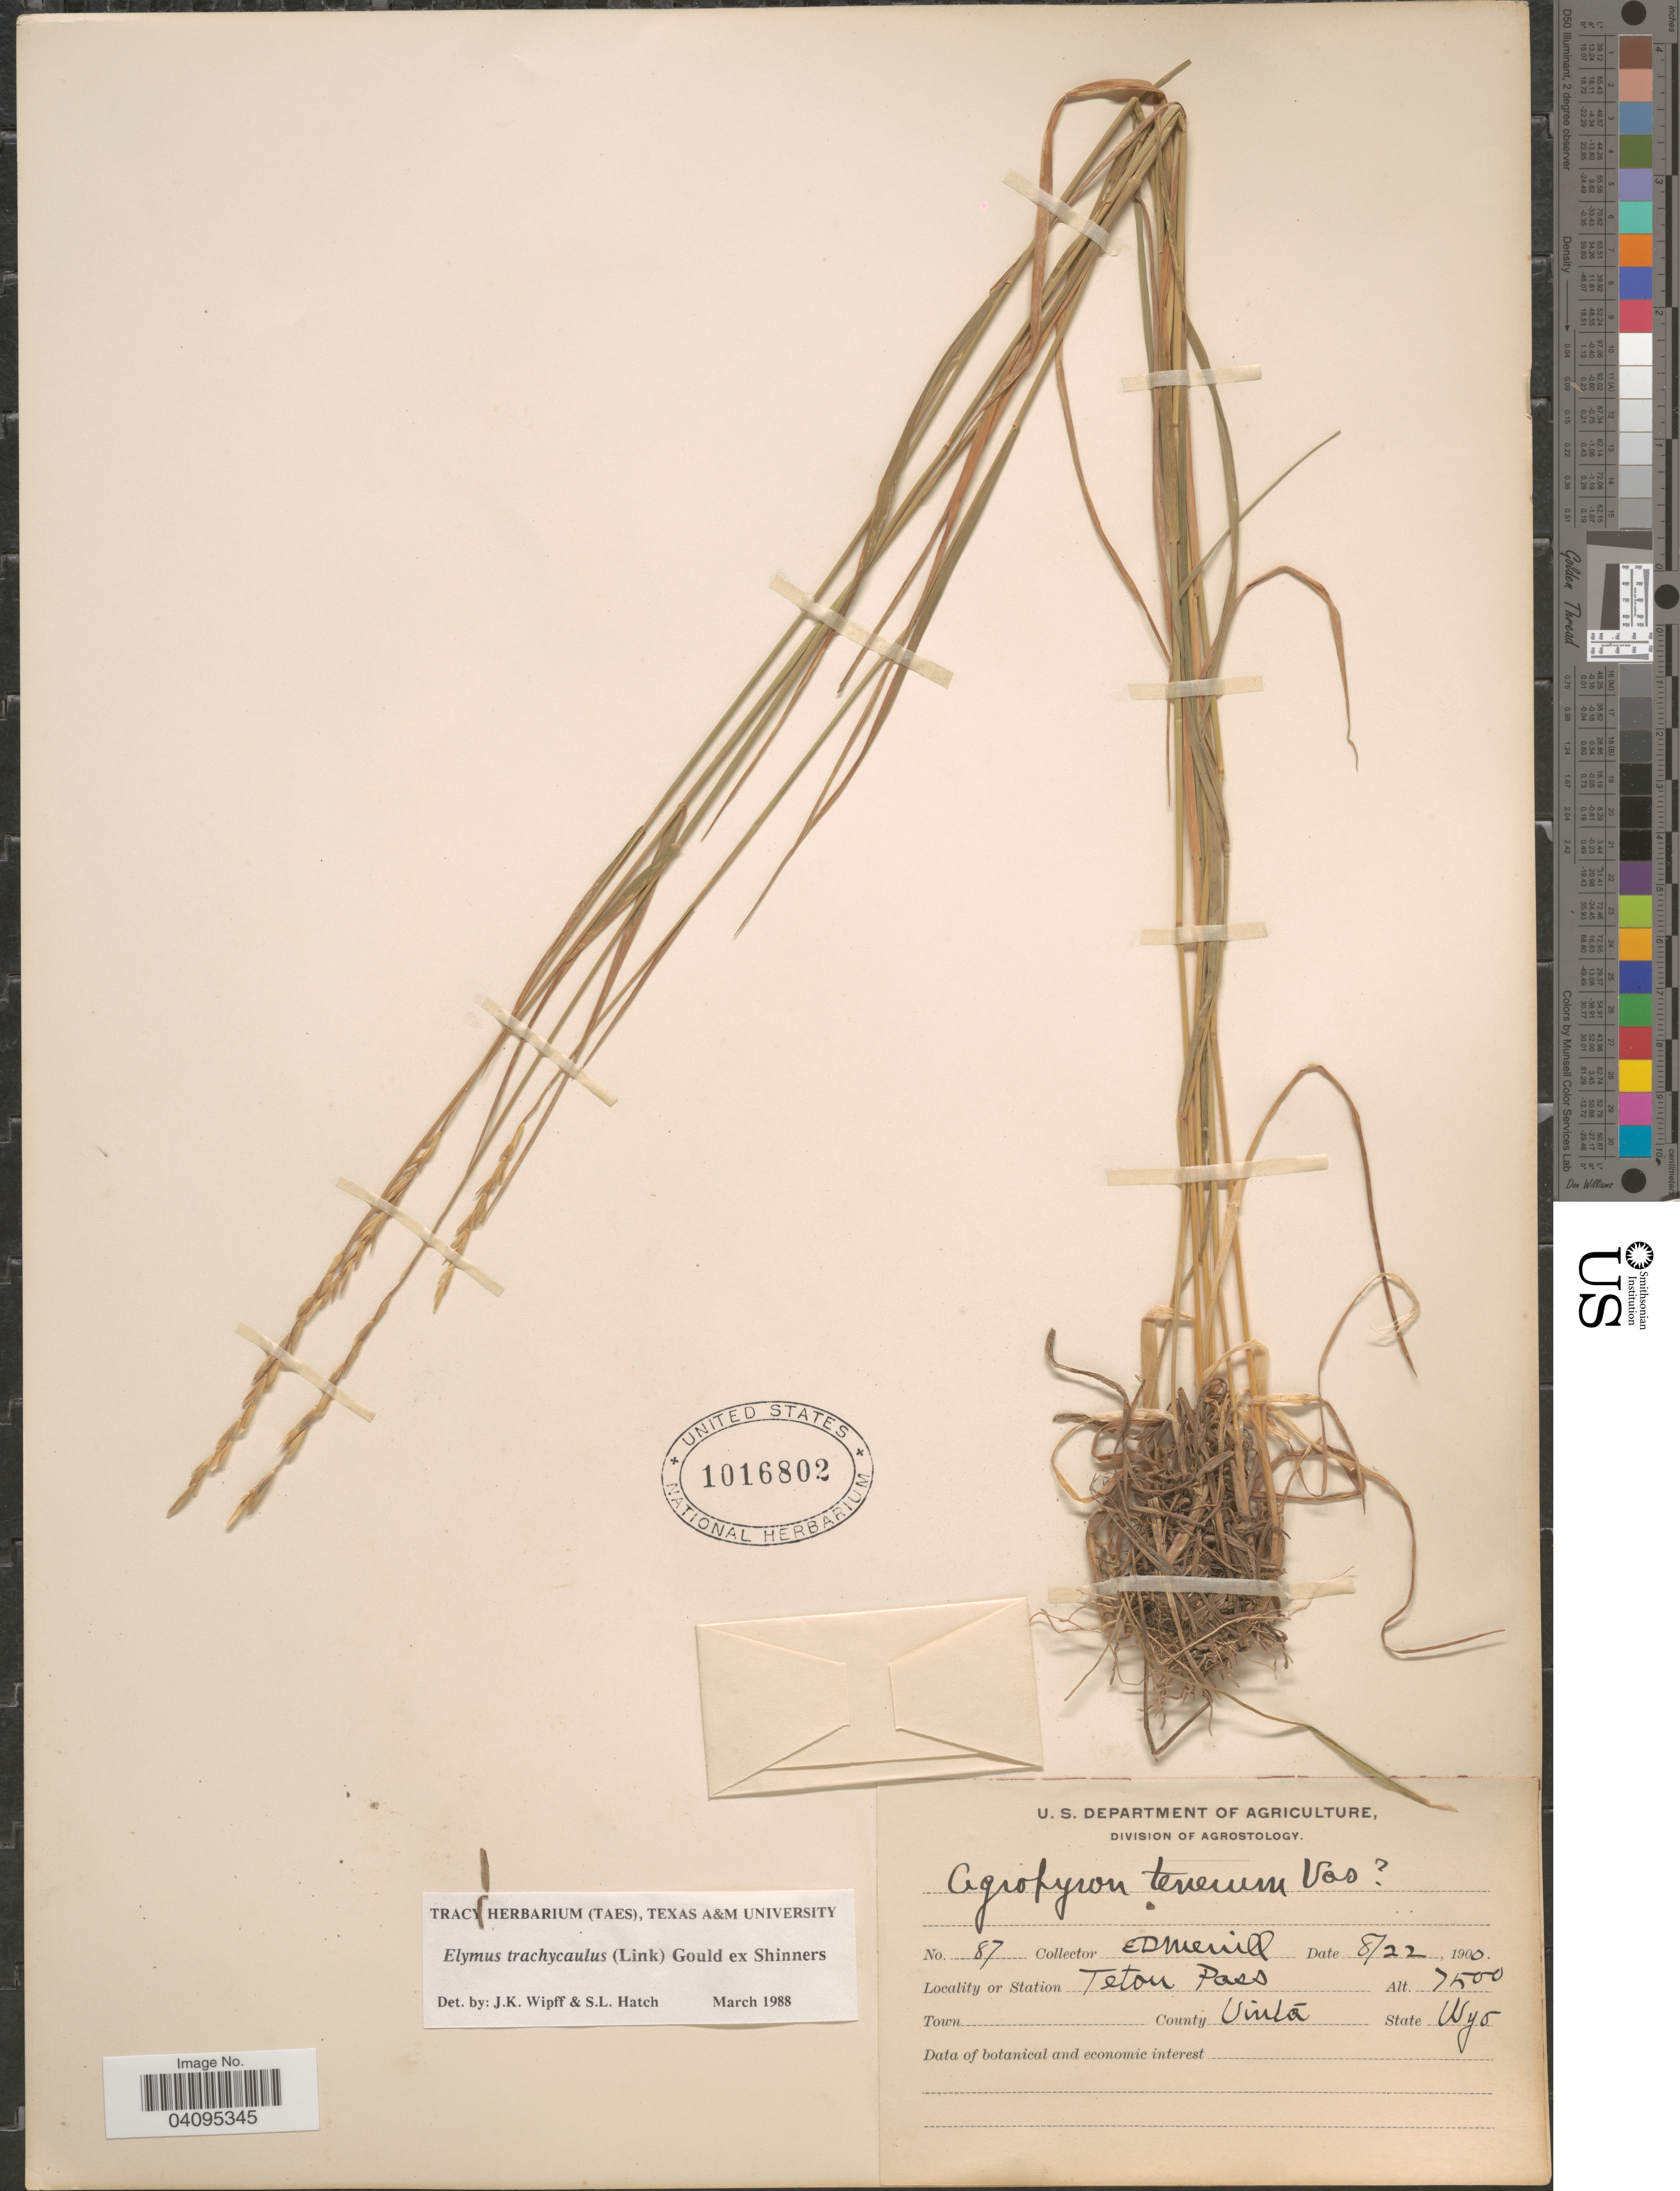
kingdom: Plantae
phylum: Tracheophyta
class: Liliopsida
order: Poales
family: Poaceae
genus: Elymus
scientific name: Elymus trachycaulus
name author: (Link) Gould ex Shinners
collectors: E. D. Merrill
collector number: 87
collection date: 1900-08-22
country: United States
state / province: Wyoming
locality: Teton Pass. County Uinta.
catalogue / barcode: US 1016802